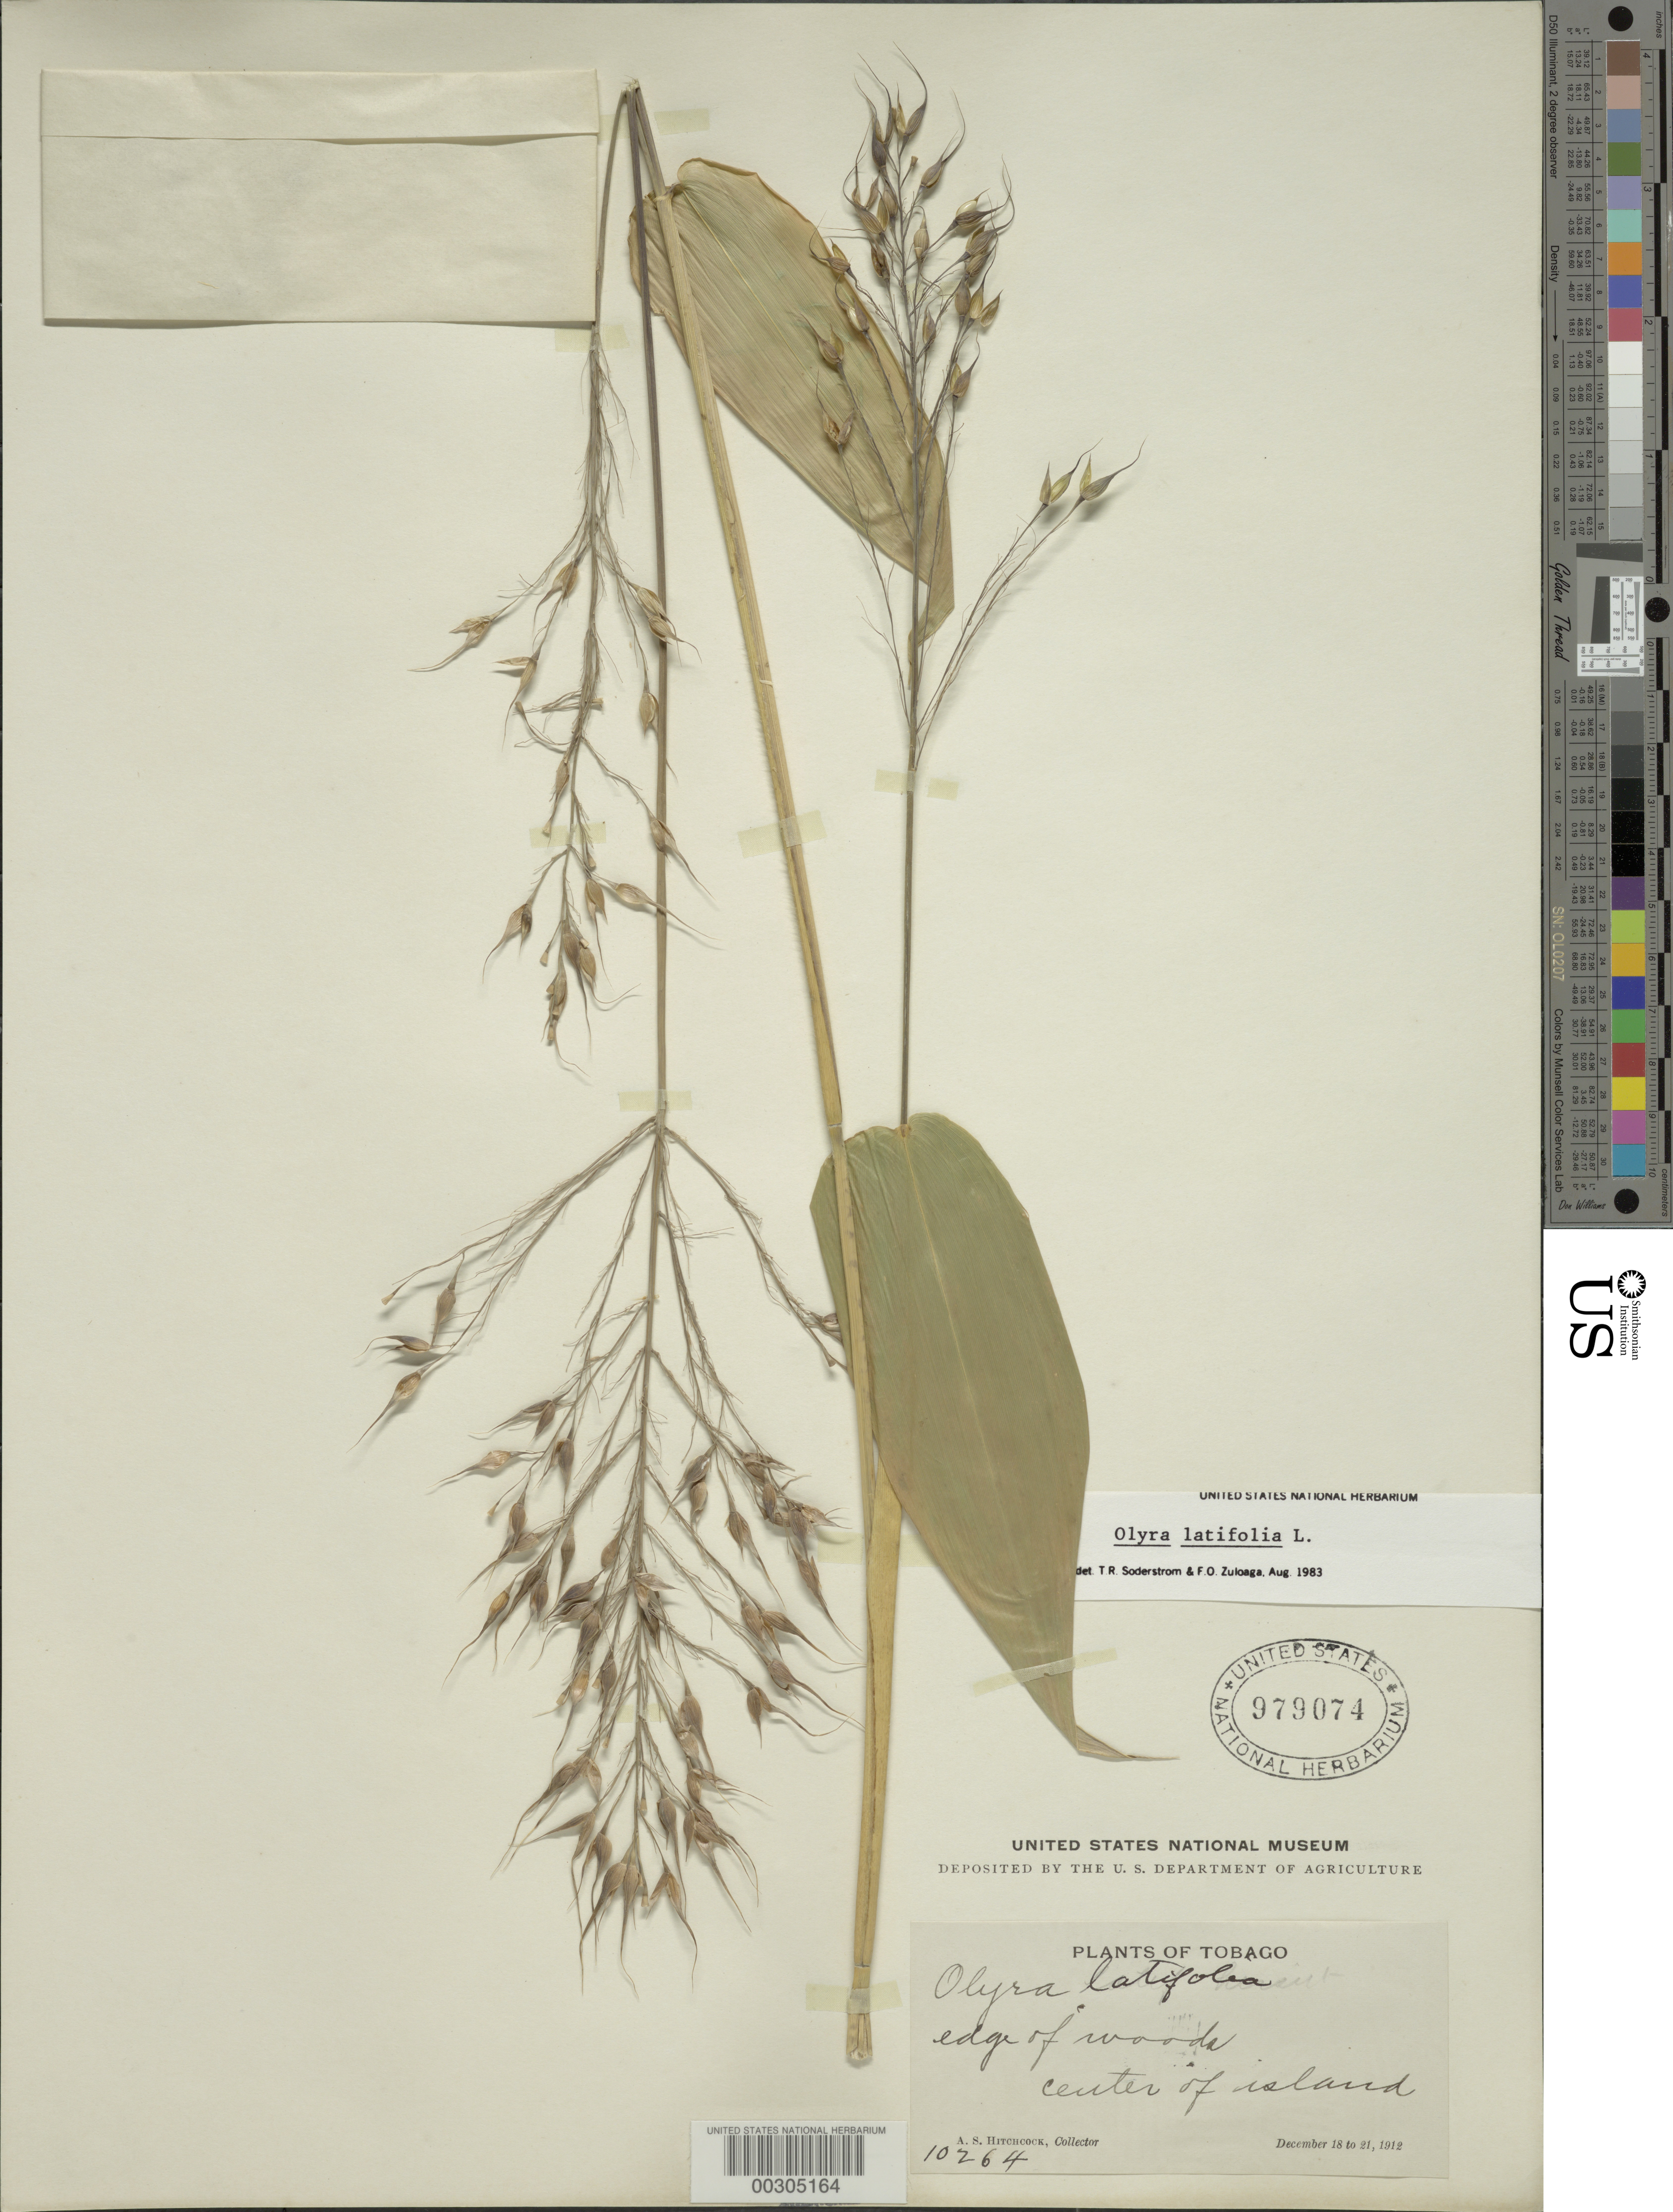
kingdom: Plantae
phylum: Tracheophyta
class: Liliopsida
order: Poales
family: Poaceae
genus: Olyra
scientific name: Olyra latifolia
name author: L.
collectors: A. S. Hitchcock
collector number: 10264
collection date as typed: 18 Dec 1912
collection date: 1912-12-18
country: Trinidad and Tobago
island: Tobago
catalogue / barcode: US 979074